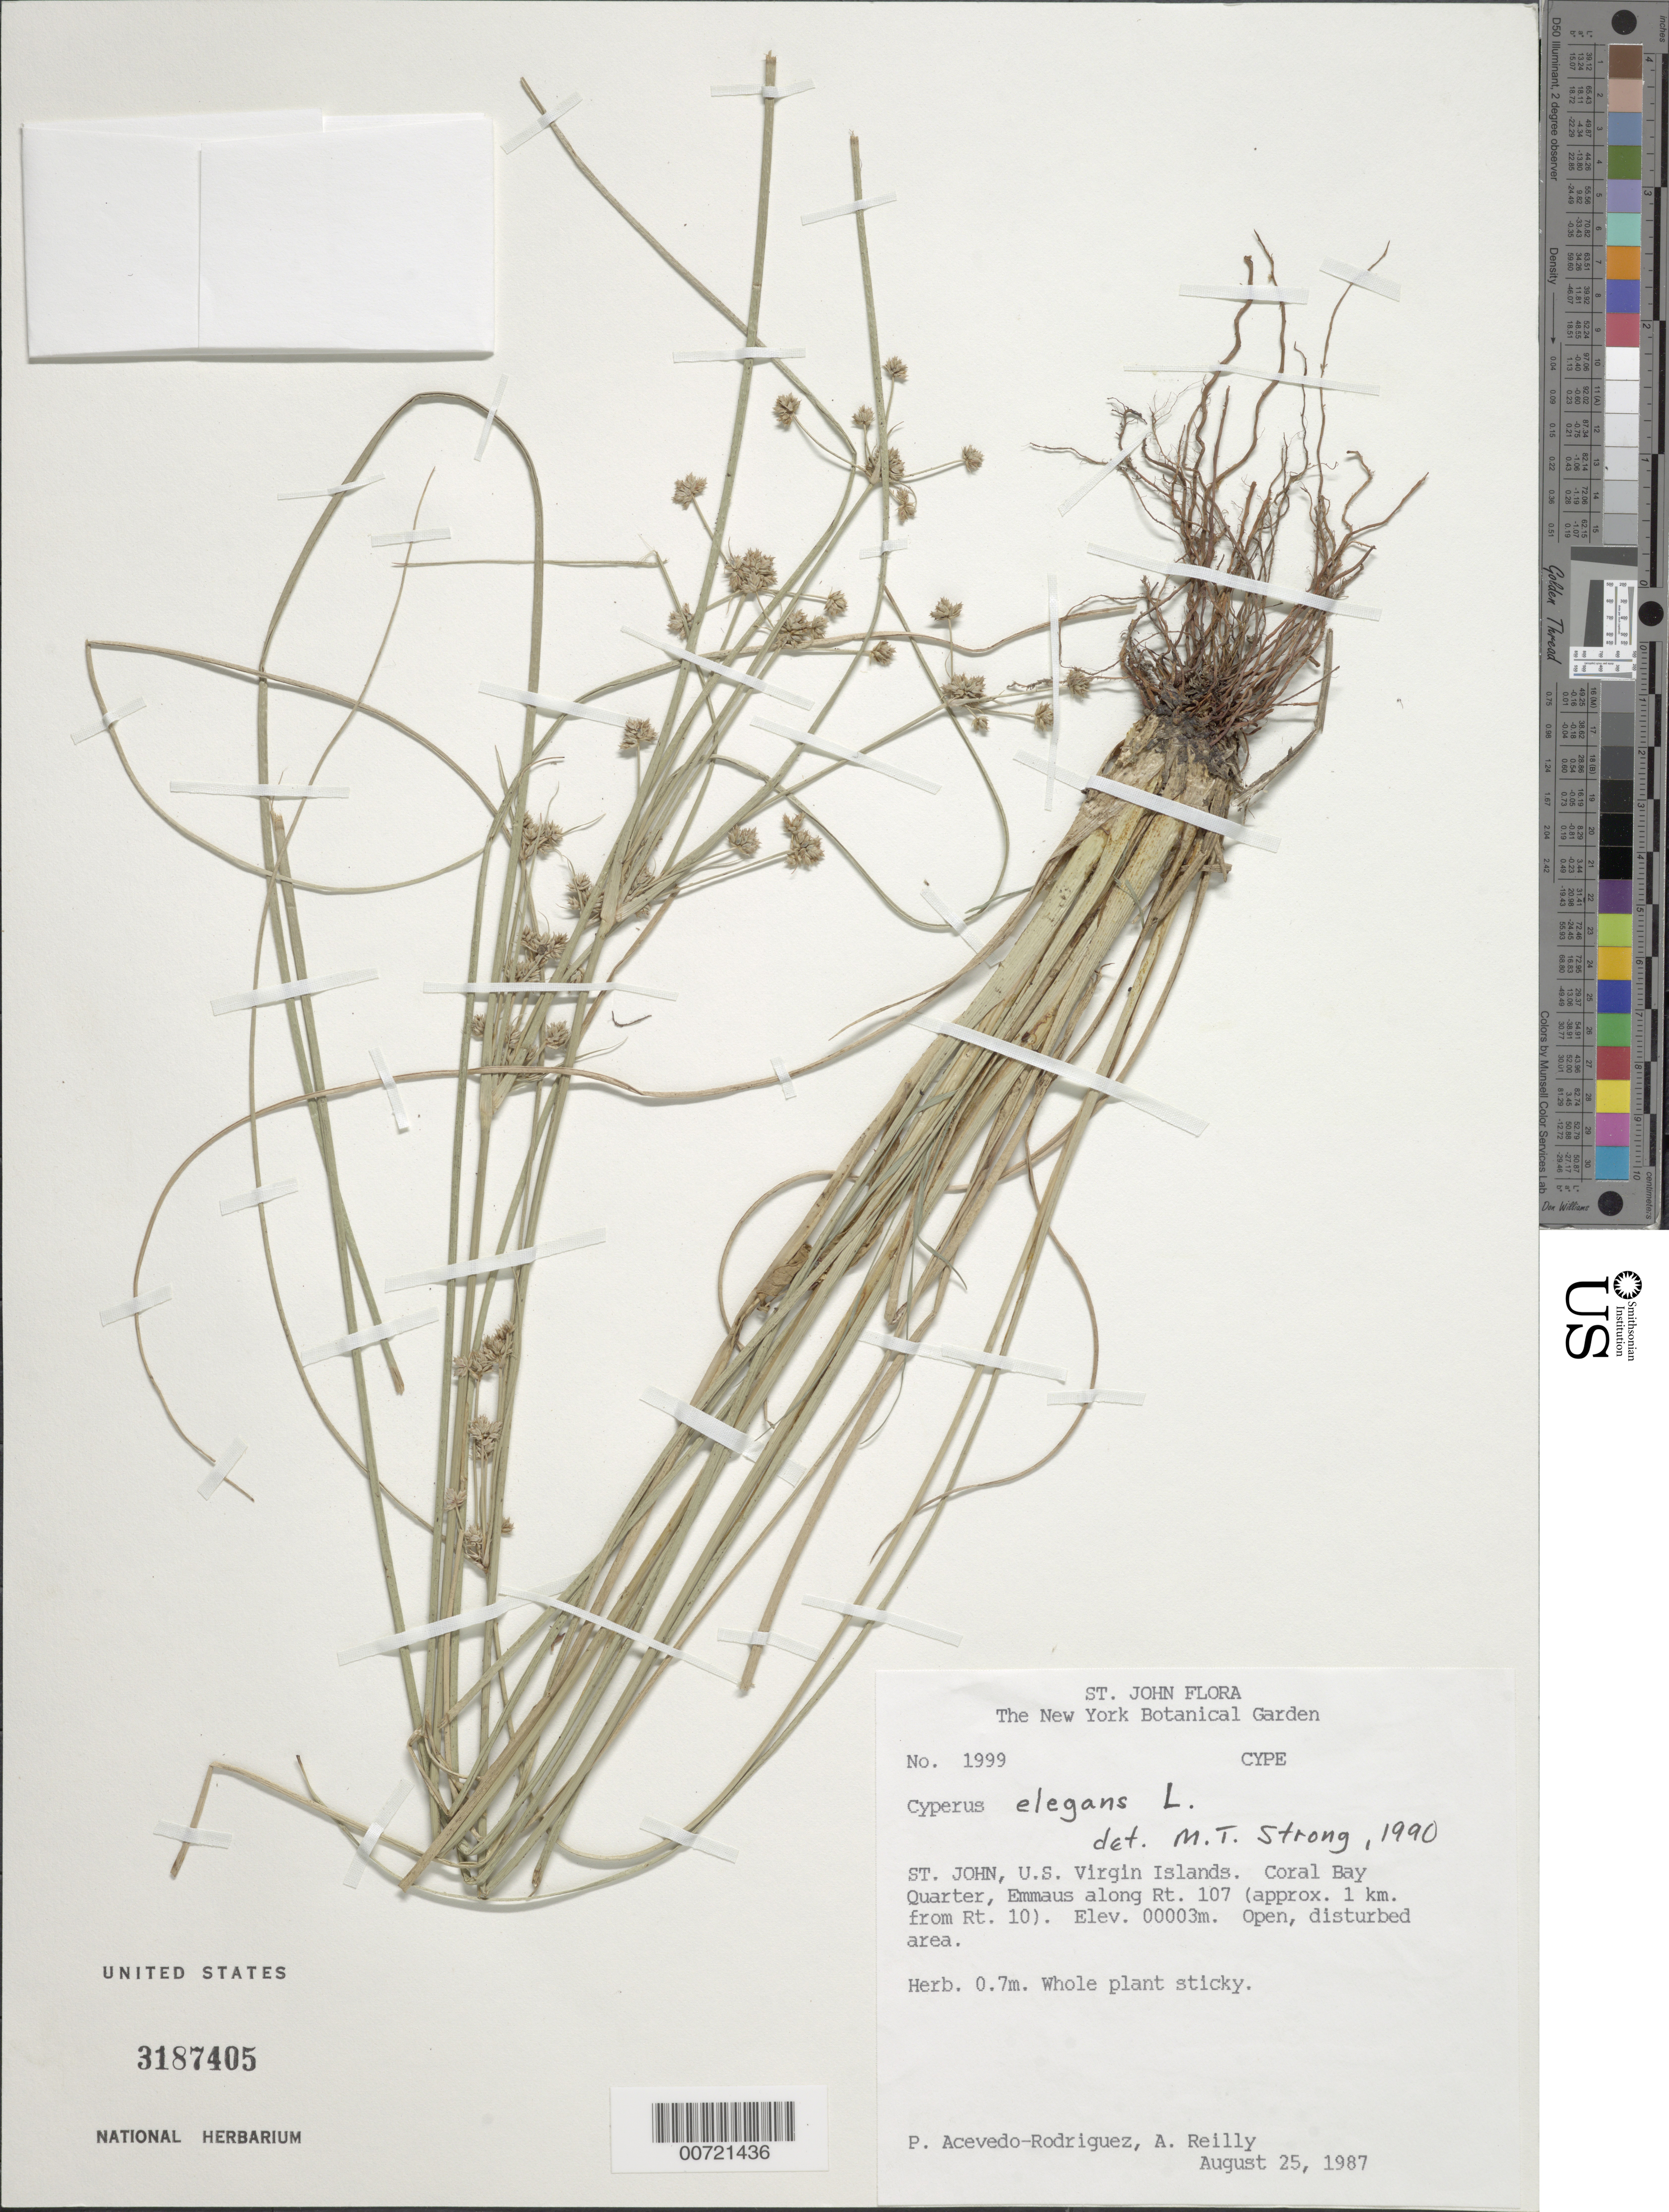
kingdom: Plantae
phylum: Tracheophyta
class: Liliopsida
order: Poales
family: Cyperaceae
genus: Cyperus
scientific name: Cyperus elegans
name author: L.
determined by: Strong, M. T., (US), Smithsonian Institution - National Museum of Natural History (UNITED STATES)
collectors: P. Acevedo-Rodr. & A. Reilly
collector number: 1999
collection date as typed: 25 Aug 1987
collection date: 1987-08-25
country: U.S. Virgin Islands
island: St. John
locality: Coral Bay Quarter; Emmaus along Rt. 107 (approx. 1 km. from Rt. 10)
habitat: Open, disturbed area.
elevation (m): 3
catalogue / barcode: US 3187405